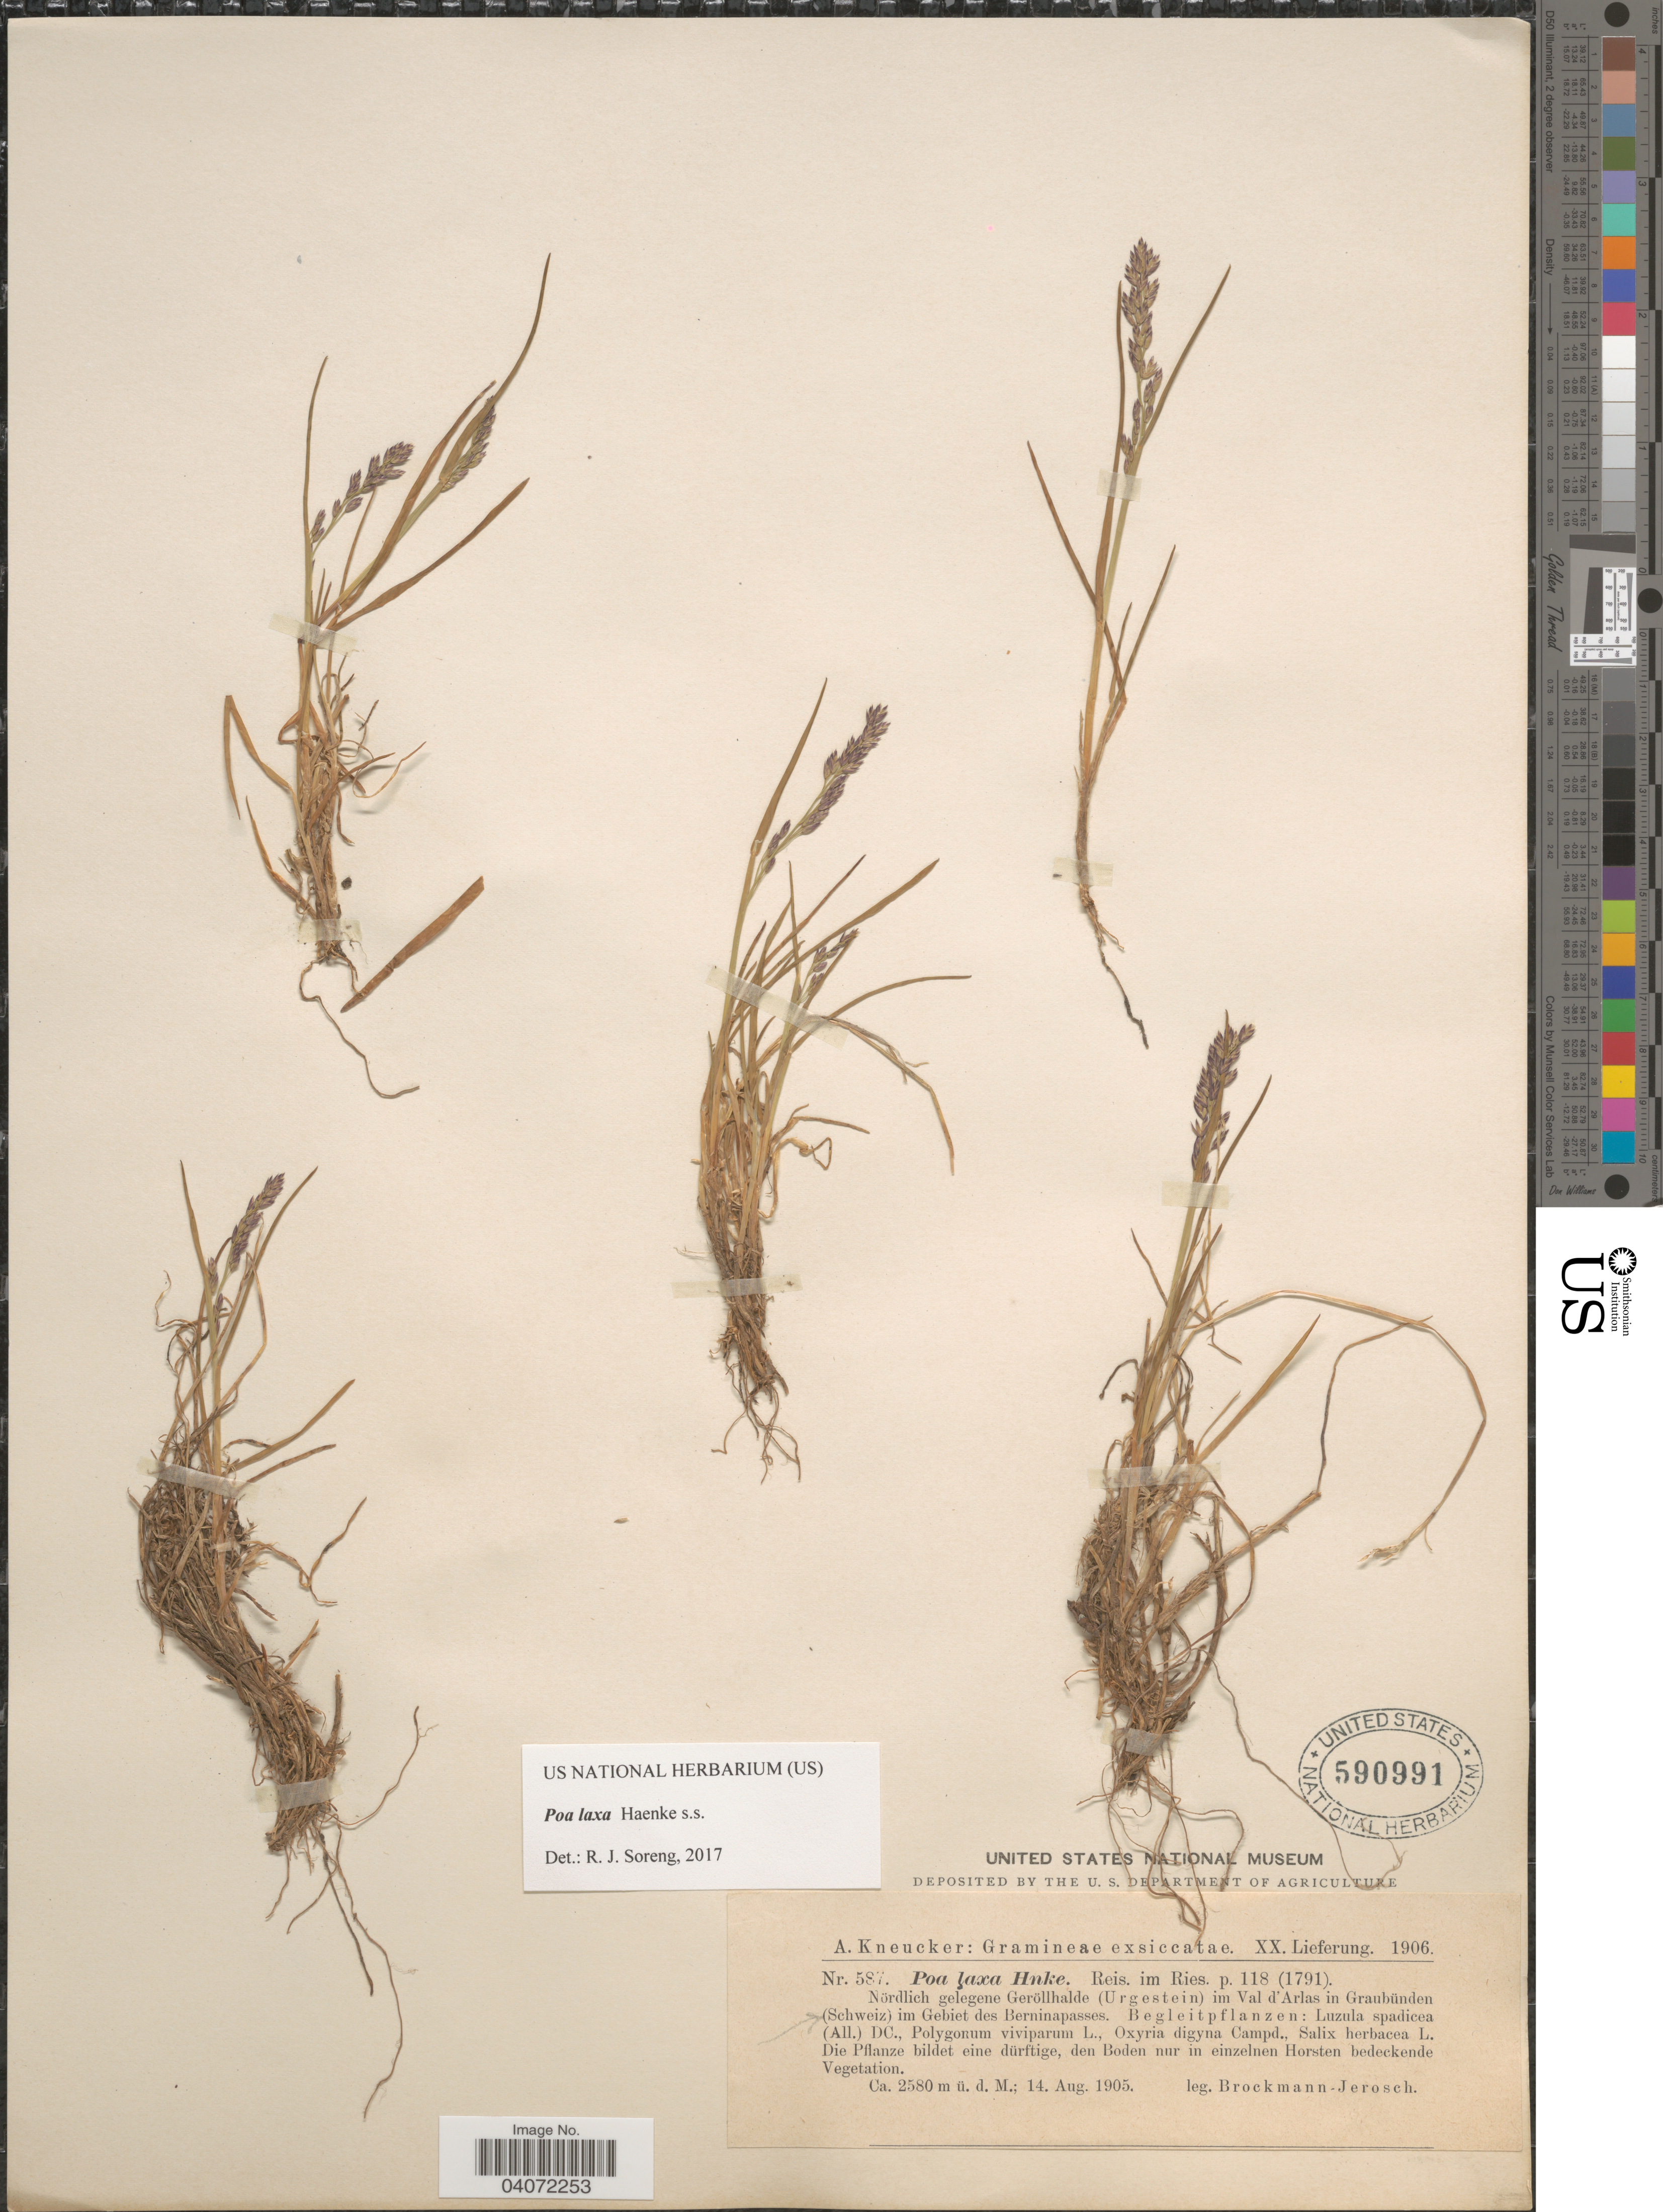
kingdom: Plantae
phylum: Tracheophyta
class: Liliopsida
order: Poales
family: Poaceae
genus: Poa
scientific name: Poa laxa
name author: Haenke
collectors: J. Brockmann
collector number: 587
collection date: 1905-08-14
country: Switzerland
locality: Nördlich gelegene Geröllhalde ( U r g e s t e i n) im Val d'Arlas in Graubünden (Schweiz) im Gebiet des Berninapasses.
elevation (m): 2580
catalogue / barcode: US 590991